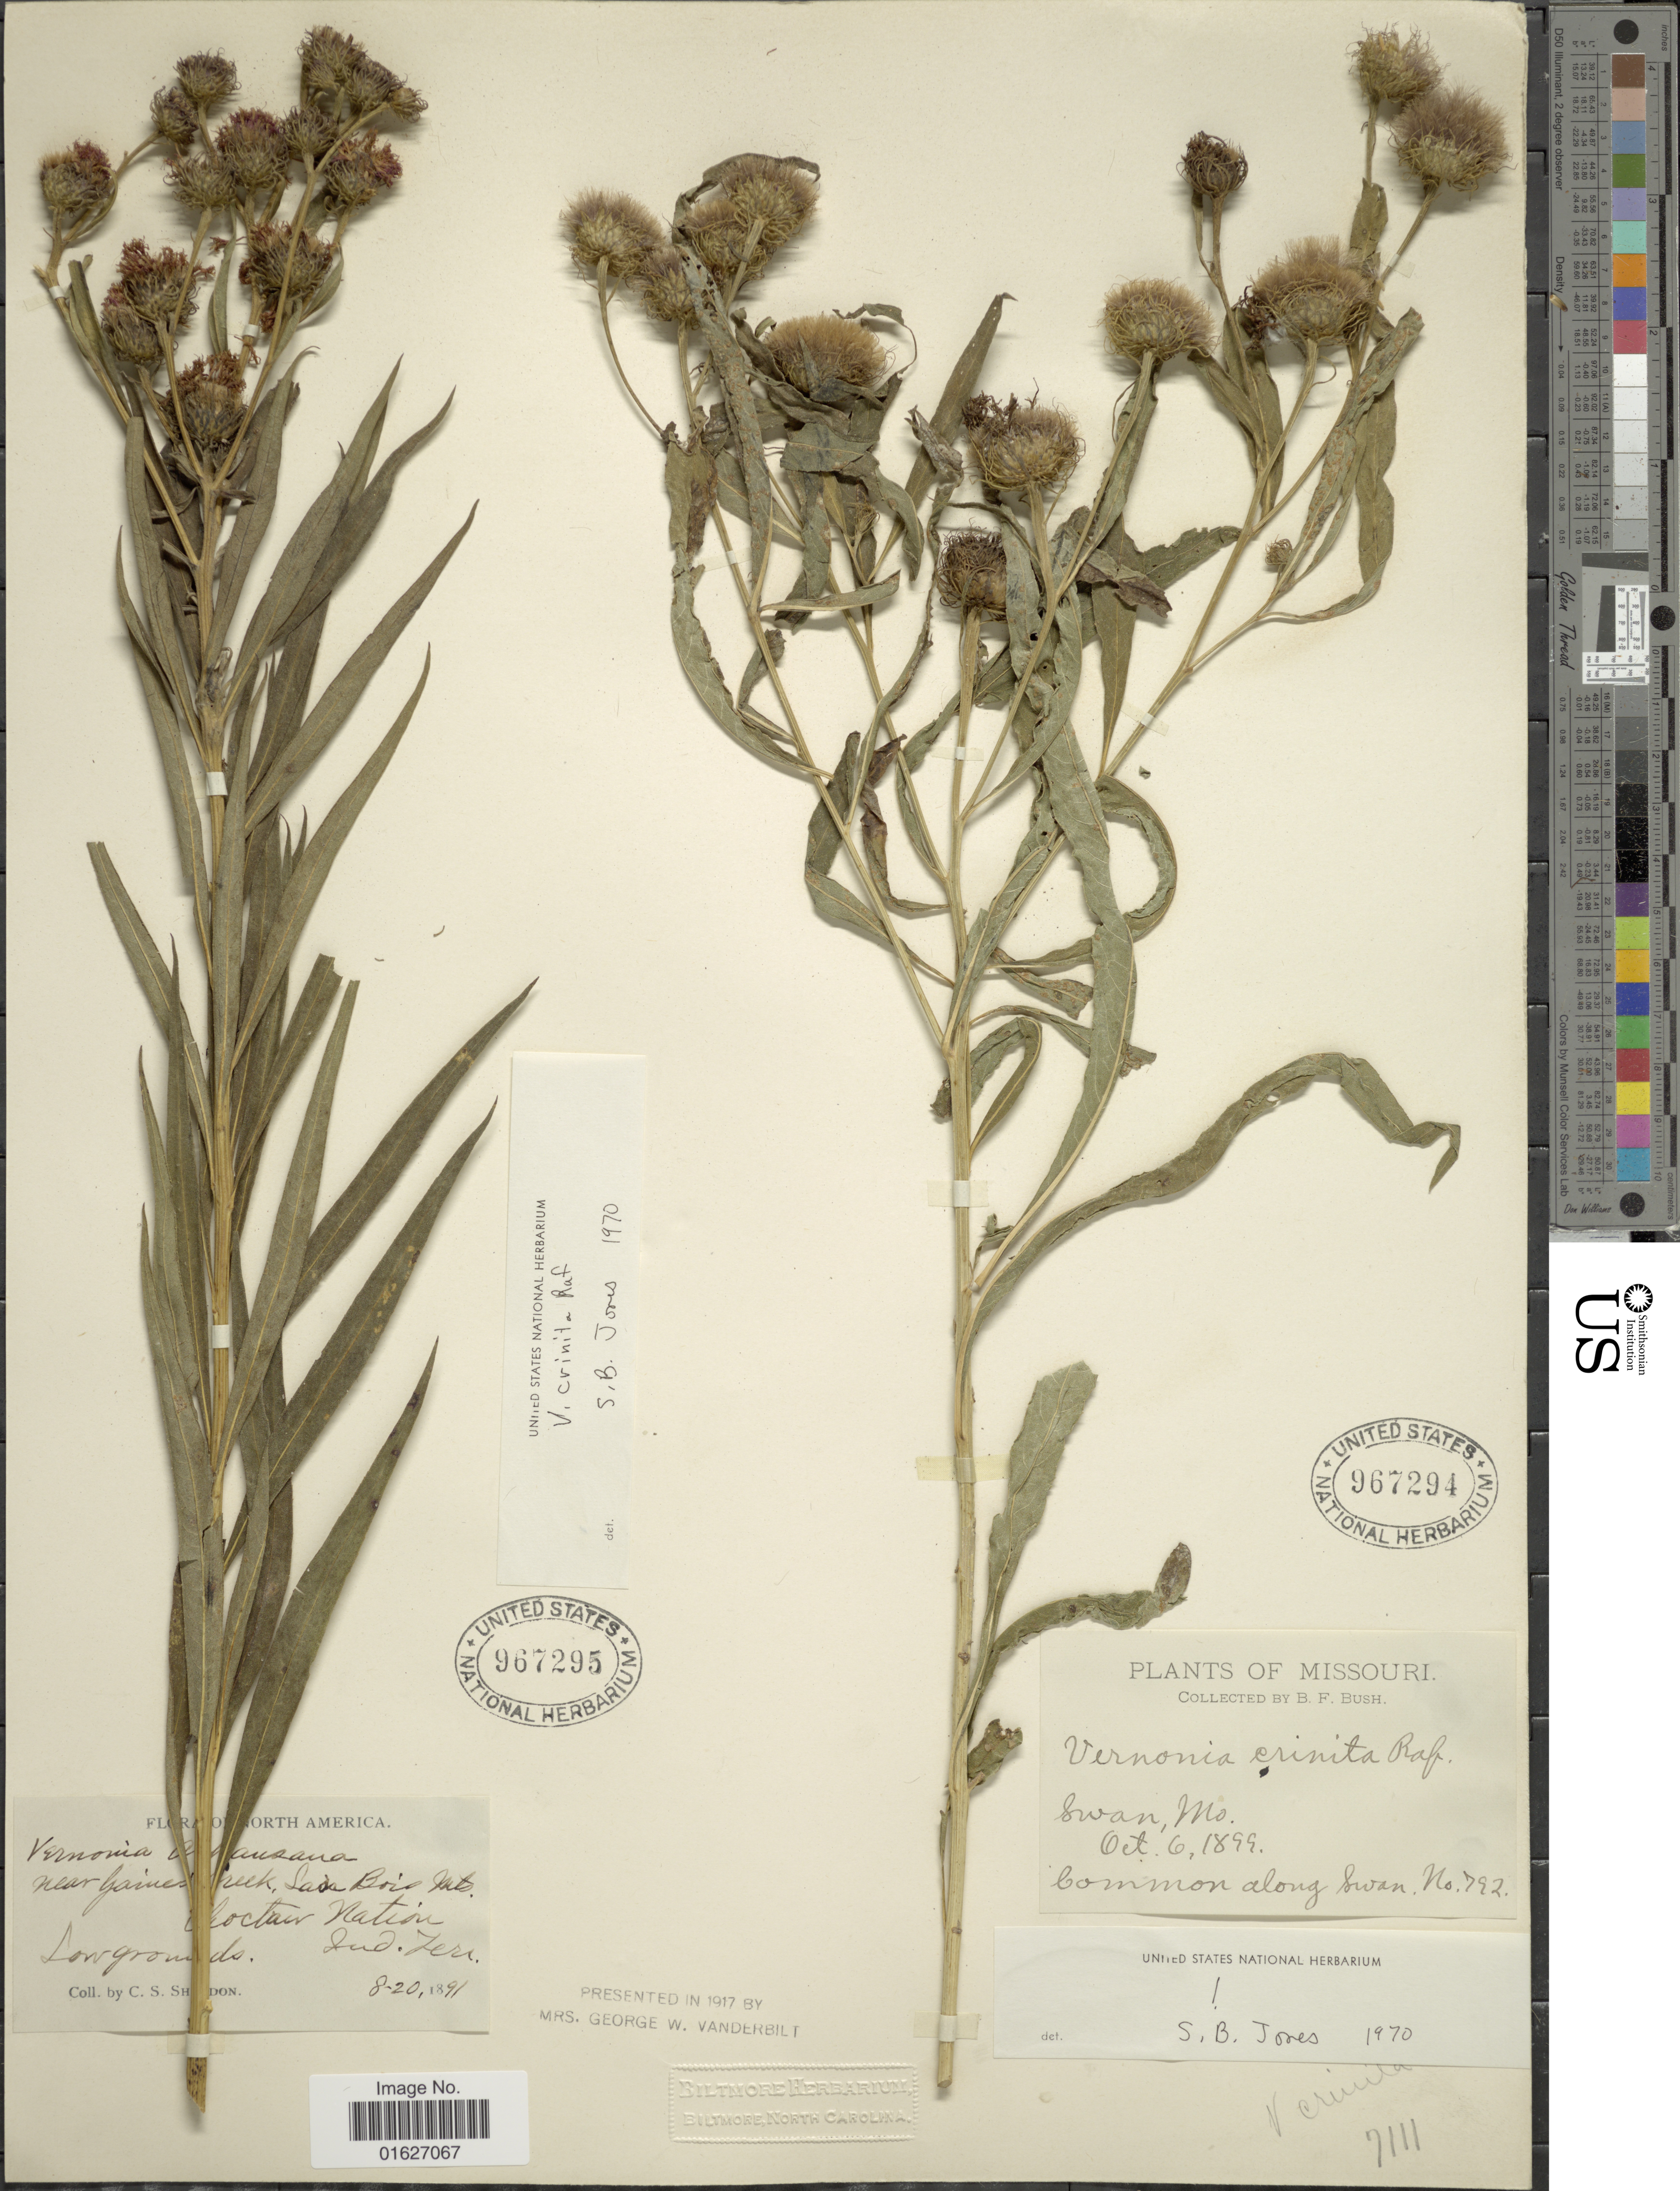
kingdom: Plantae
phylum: Tracheophyta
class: Magnoliopsida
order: Asterales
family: Asteraceae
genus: Vernonia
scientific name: Vernonia crinita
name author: Raf.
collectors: C. S. Sheldon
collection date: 1891-08-20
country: United States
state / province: Oklahoma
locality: Near Gaines Creek, Sans Bois Mts., Choctaw Nation, Ind. Terr.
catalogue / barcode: US 967295-2